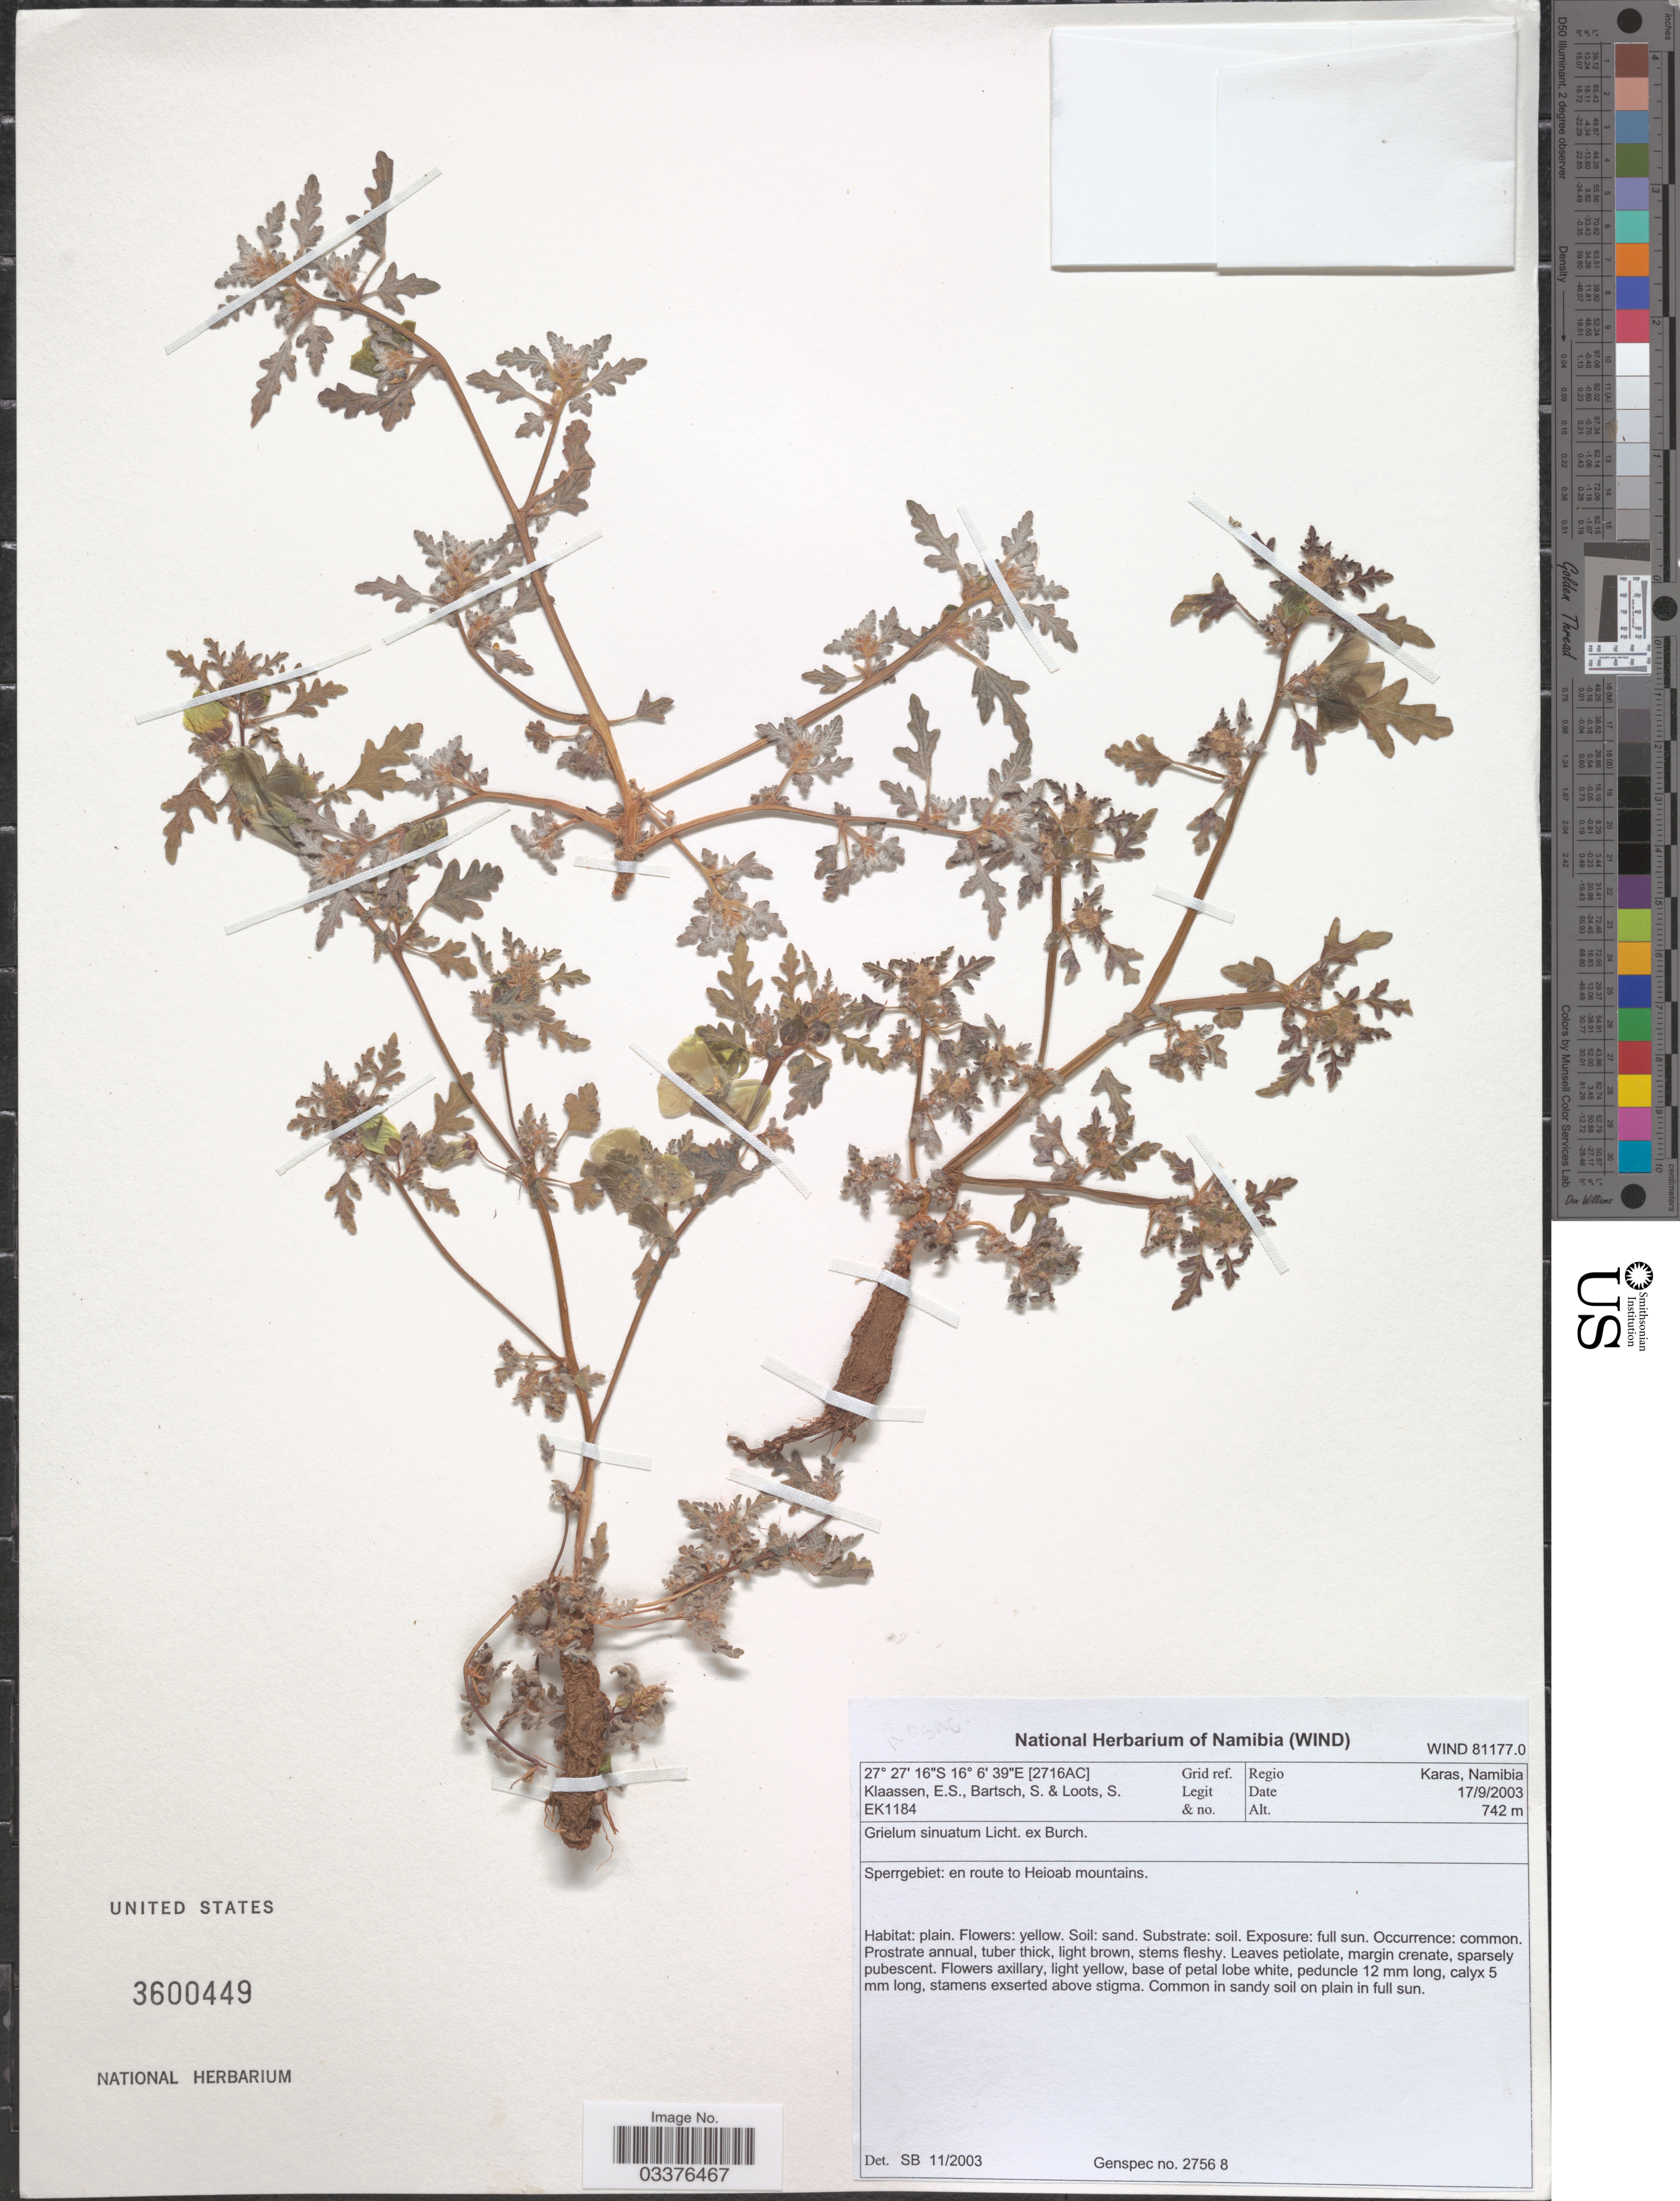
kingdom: Plantae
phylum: Tracheophyta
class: Magnoliopsida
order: Malvales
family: Neuradaceae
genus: Grielum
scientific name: Grielum sinuatum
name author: Licht. ex Burch.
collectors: E. S. Klaassen, S. Bartsch & S. Loots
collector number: EK1184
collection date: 2003-09-17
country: Namibia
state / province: Karas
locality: Grid ref. [2716AC]. Sperrgebiet: en route to Heioab mountains.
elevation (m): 742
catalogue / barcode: US 3600449